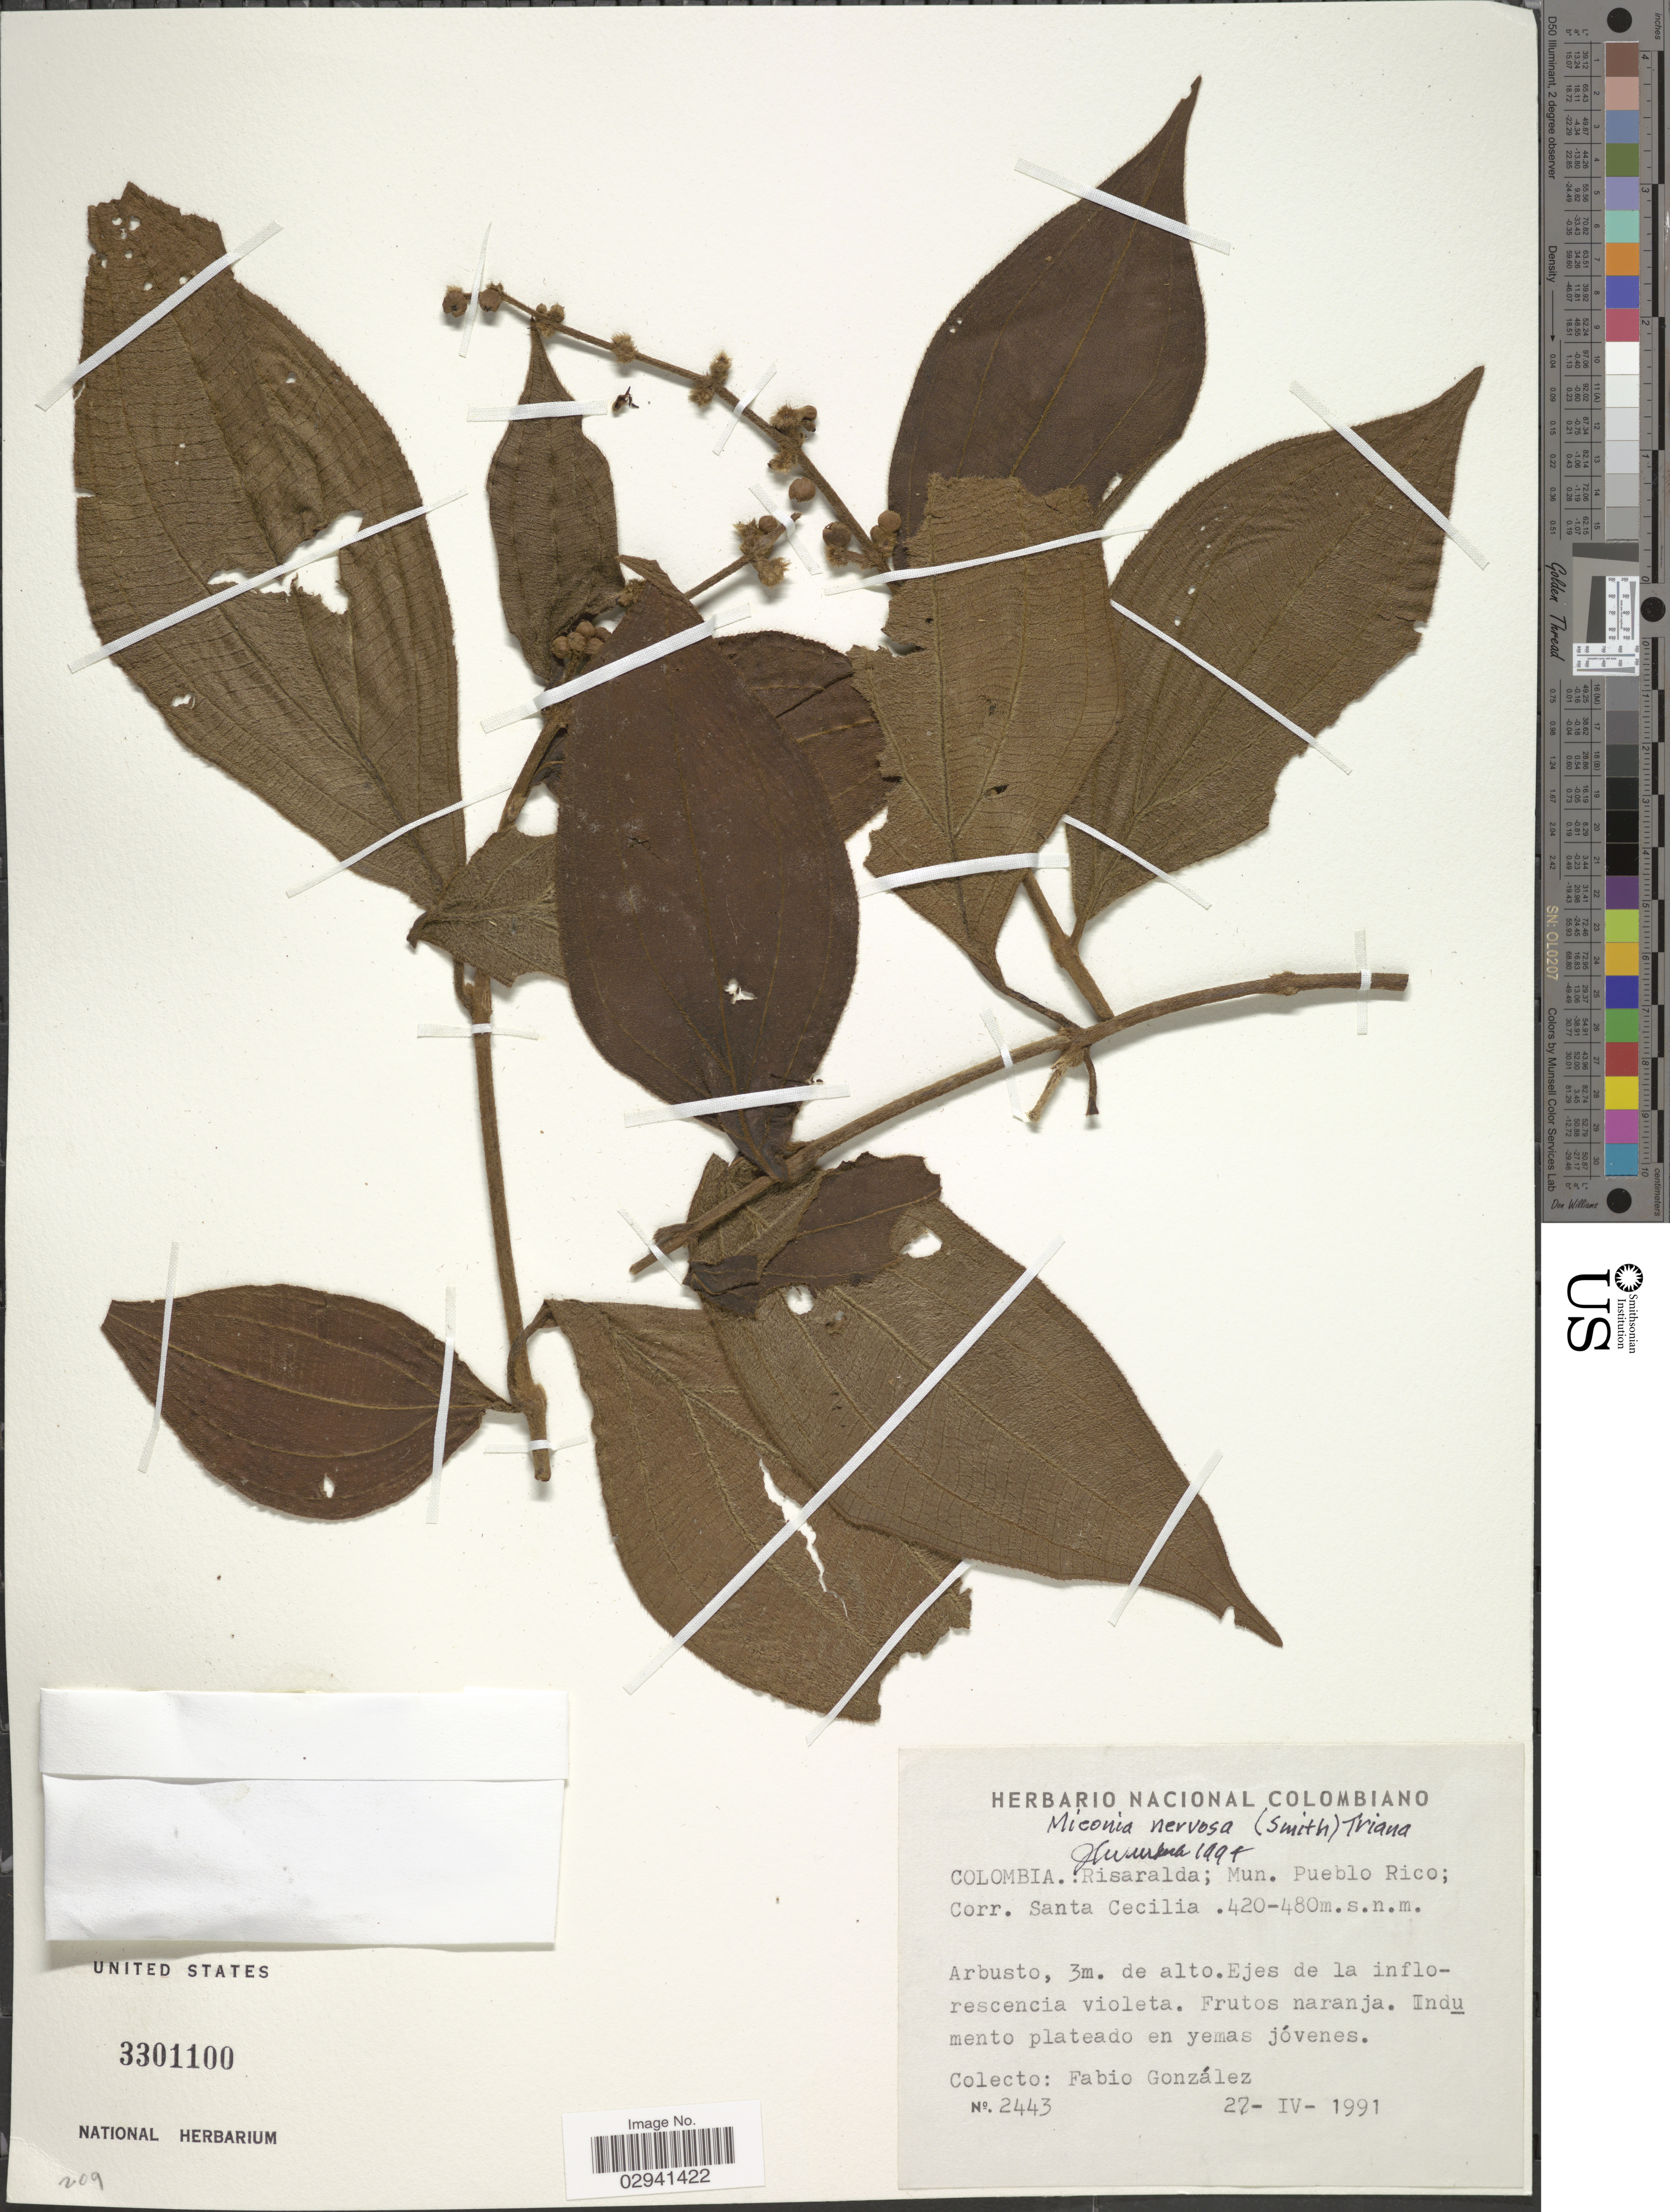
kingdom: Plantae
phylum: Tracheophyta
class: Magnoliopsida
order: Myrtales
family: Melastomataceae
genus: Miconia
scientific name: Miconia nervosa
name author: (Sm.) Triana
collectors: F. González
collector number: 2443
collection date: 1991-04-27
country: Colombia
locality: Risaralda, Mun. Pueblo Rico, Corr. Santa Cecilia.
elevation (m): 420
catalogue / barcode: US 3301100